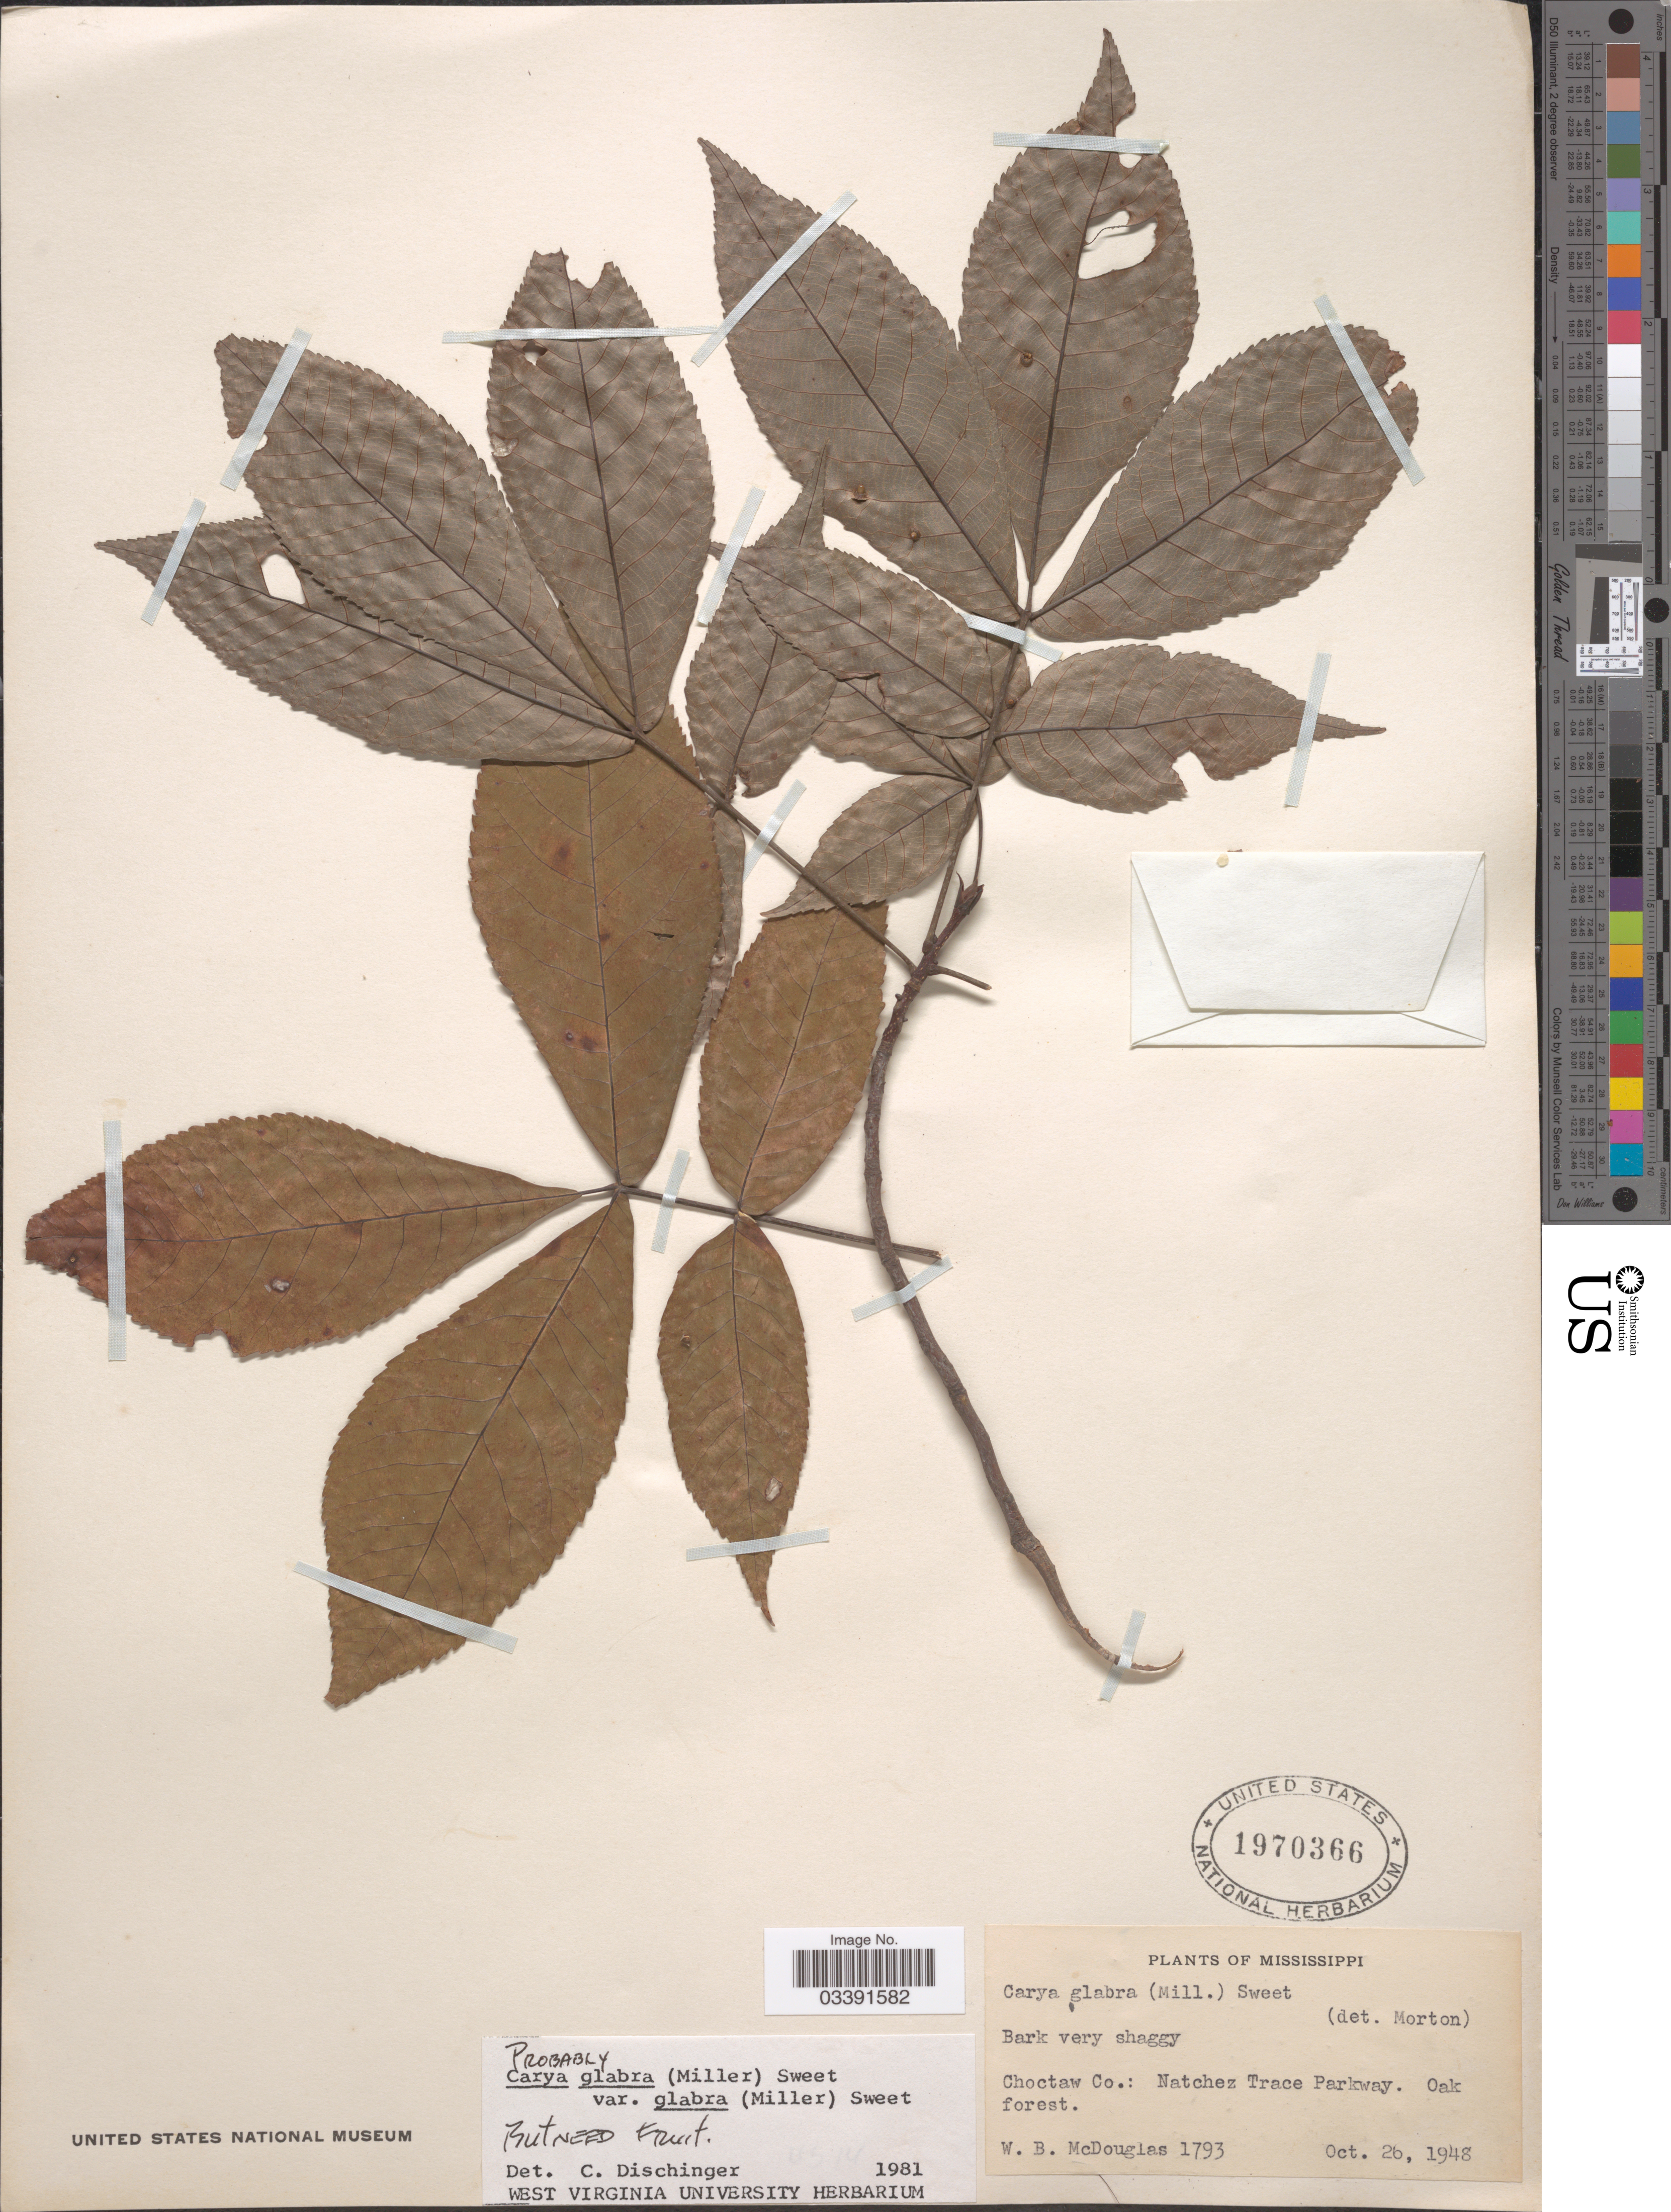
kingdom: Plantae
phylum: Tracheophyta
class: Magnoliopsida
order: Fagales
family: Juglandaceae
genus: Carya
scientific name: Carya glabra var. glabra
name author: (Mill.) Sweet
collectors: W. B. McDougall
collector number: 1793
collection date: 1948-10-26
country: United States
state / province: Mississippi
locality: Choctaw Co.: Natchez Trace Parkway. Oak forest.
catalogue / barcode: US 1970366